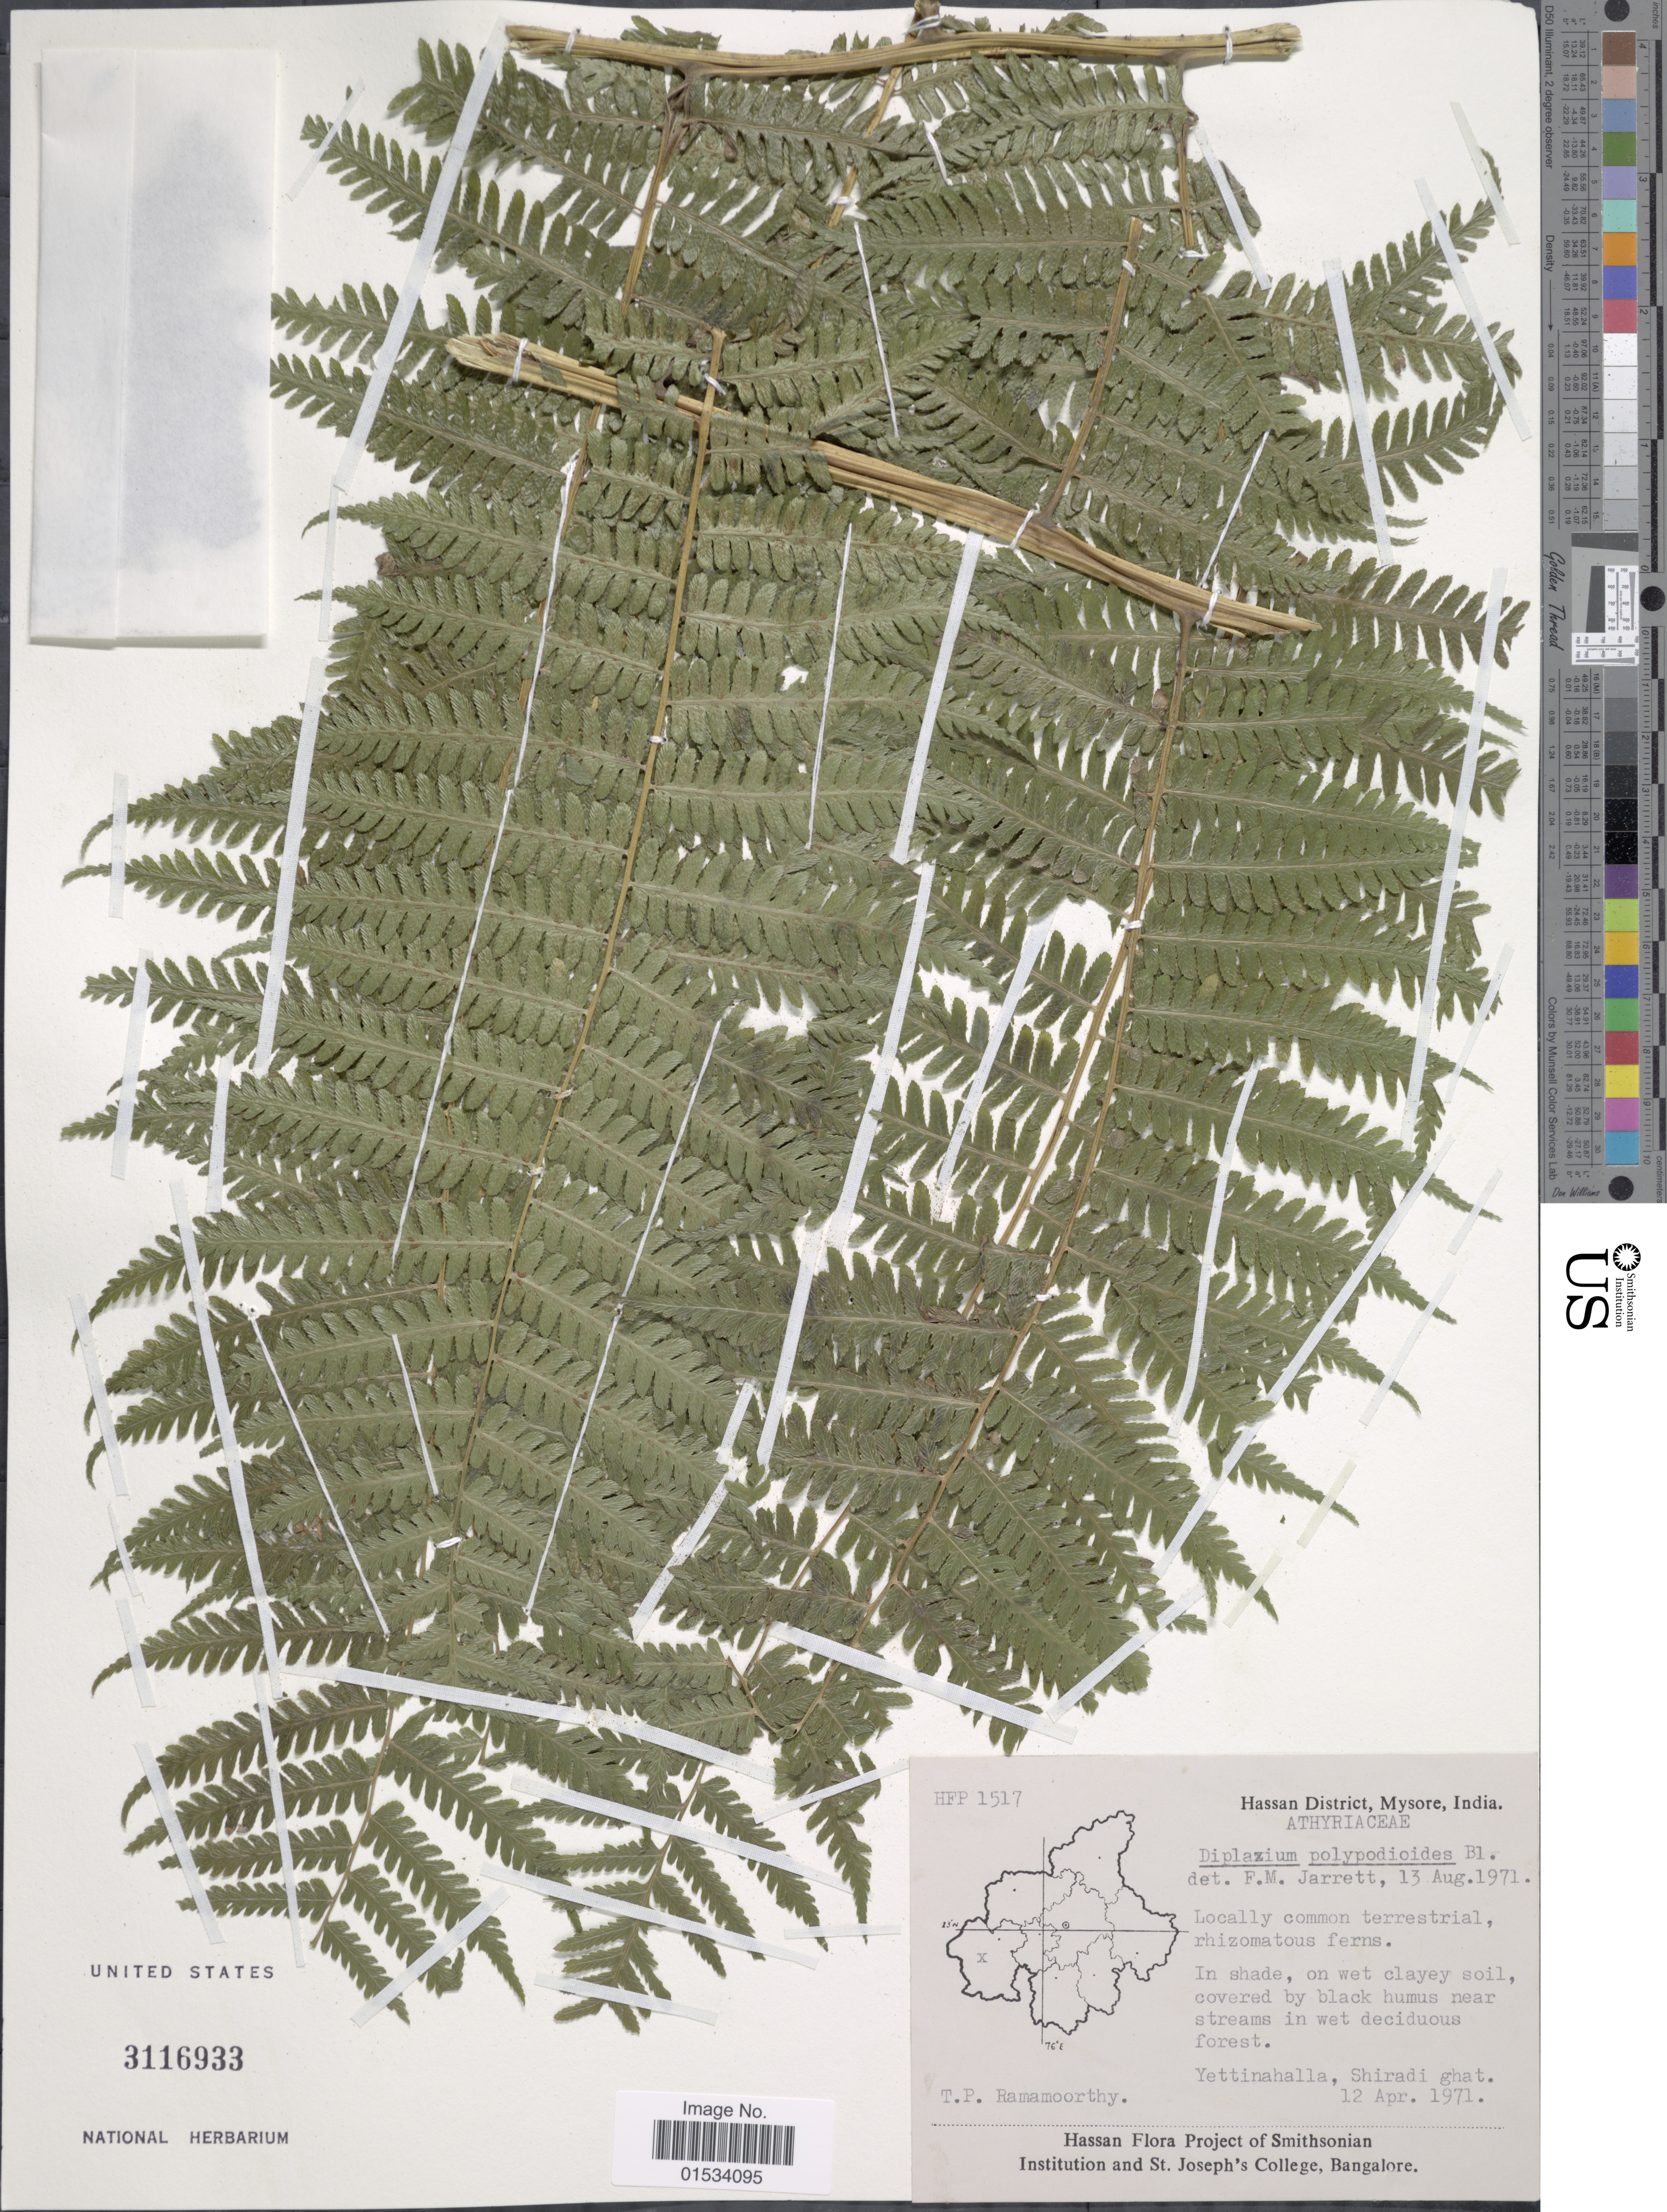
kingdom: Plantae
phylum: Tracheophyta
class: Polypodiopsida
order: Polypodiales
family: Athyriaceae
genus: Diplazium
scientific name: Diplazium polypodioides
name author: Blume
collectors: T. P. Ramamoorthy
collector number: HFP 1517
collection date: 1971-04-12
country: India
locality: Hassan District, Mysore, India, Yettinahalla, Shiradi ghat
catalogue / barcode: US 3116933